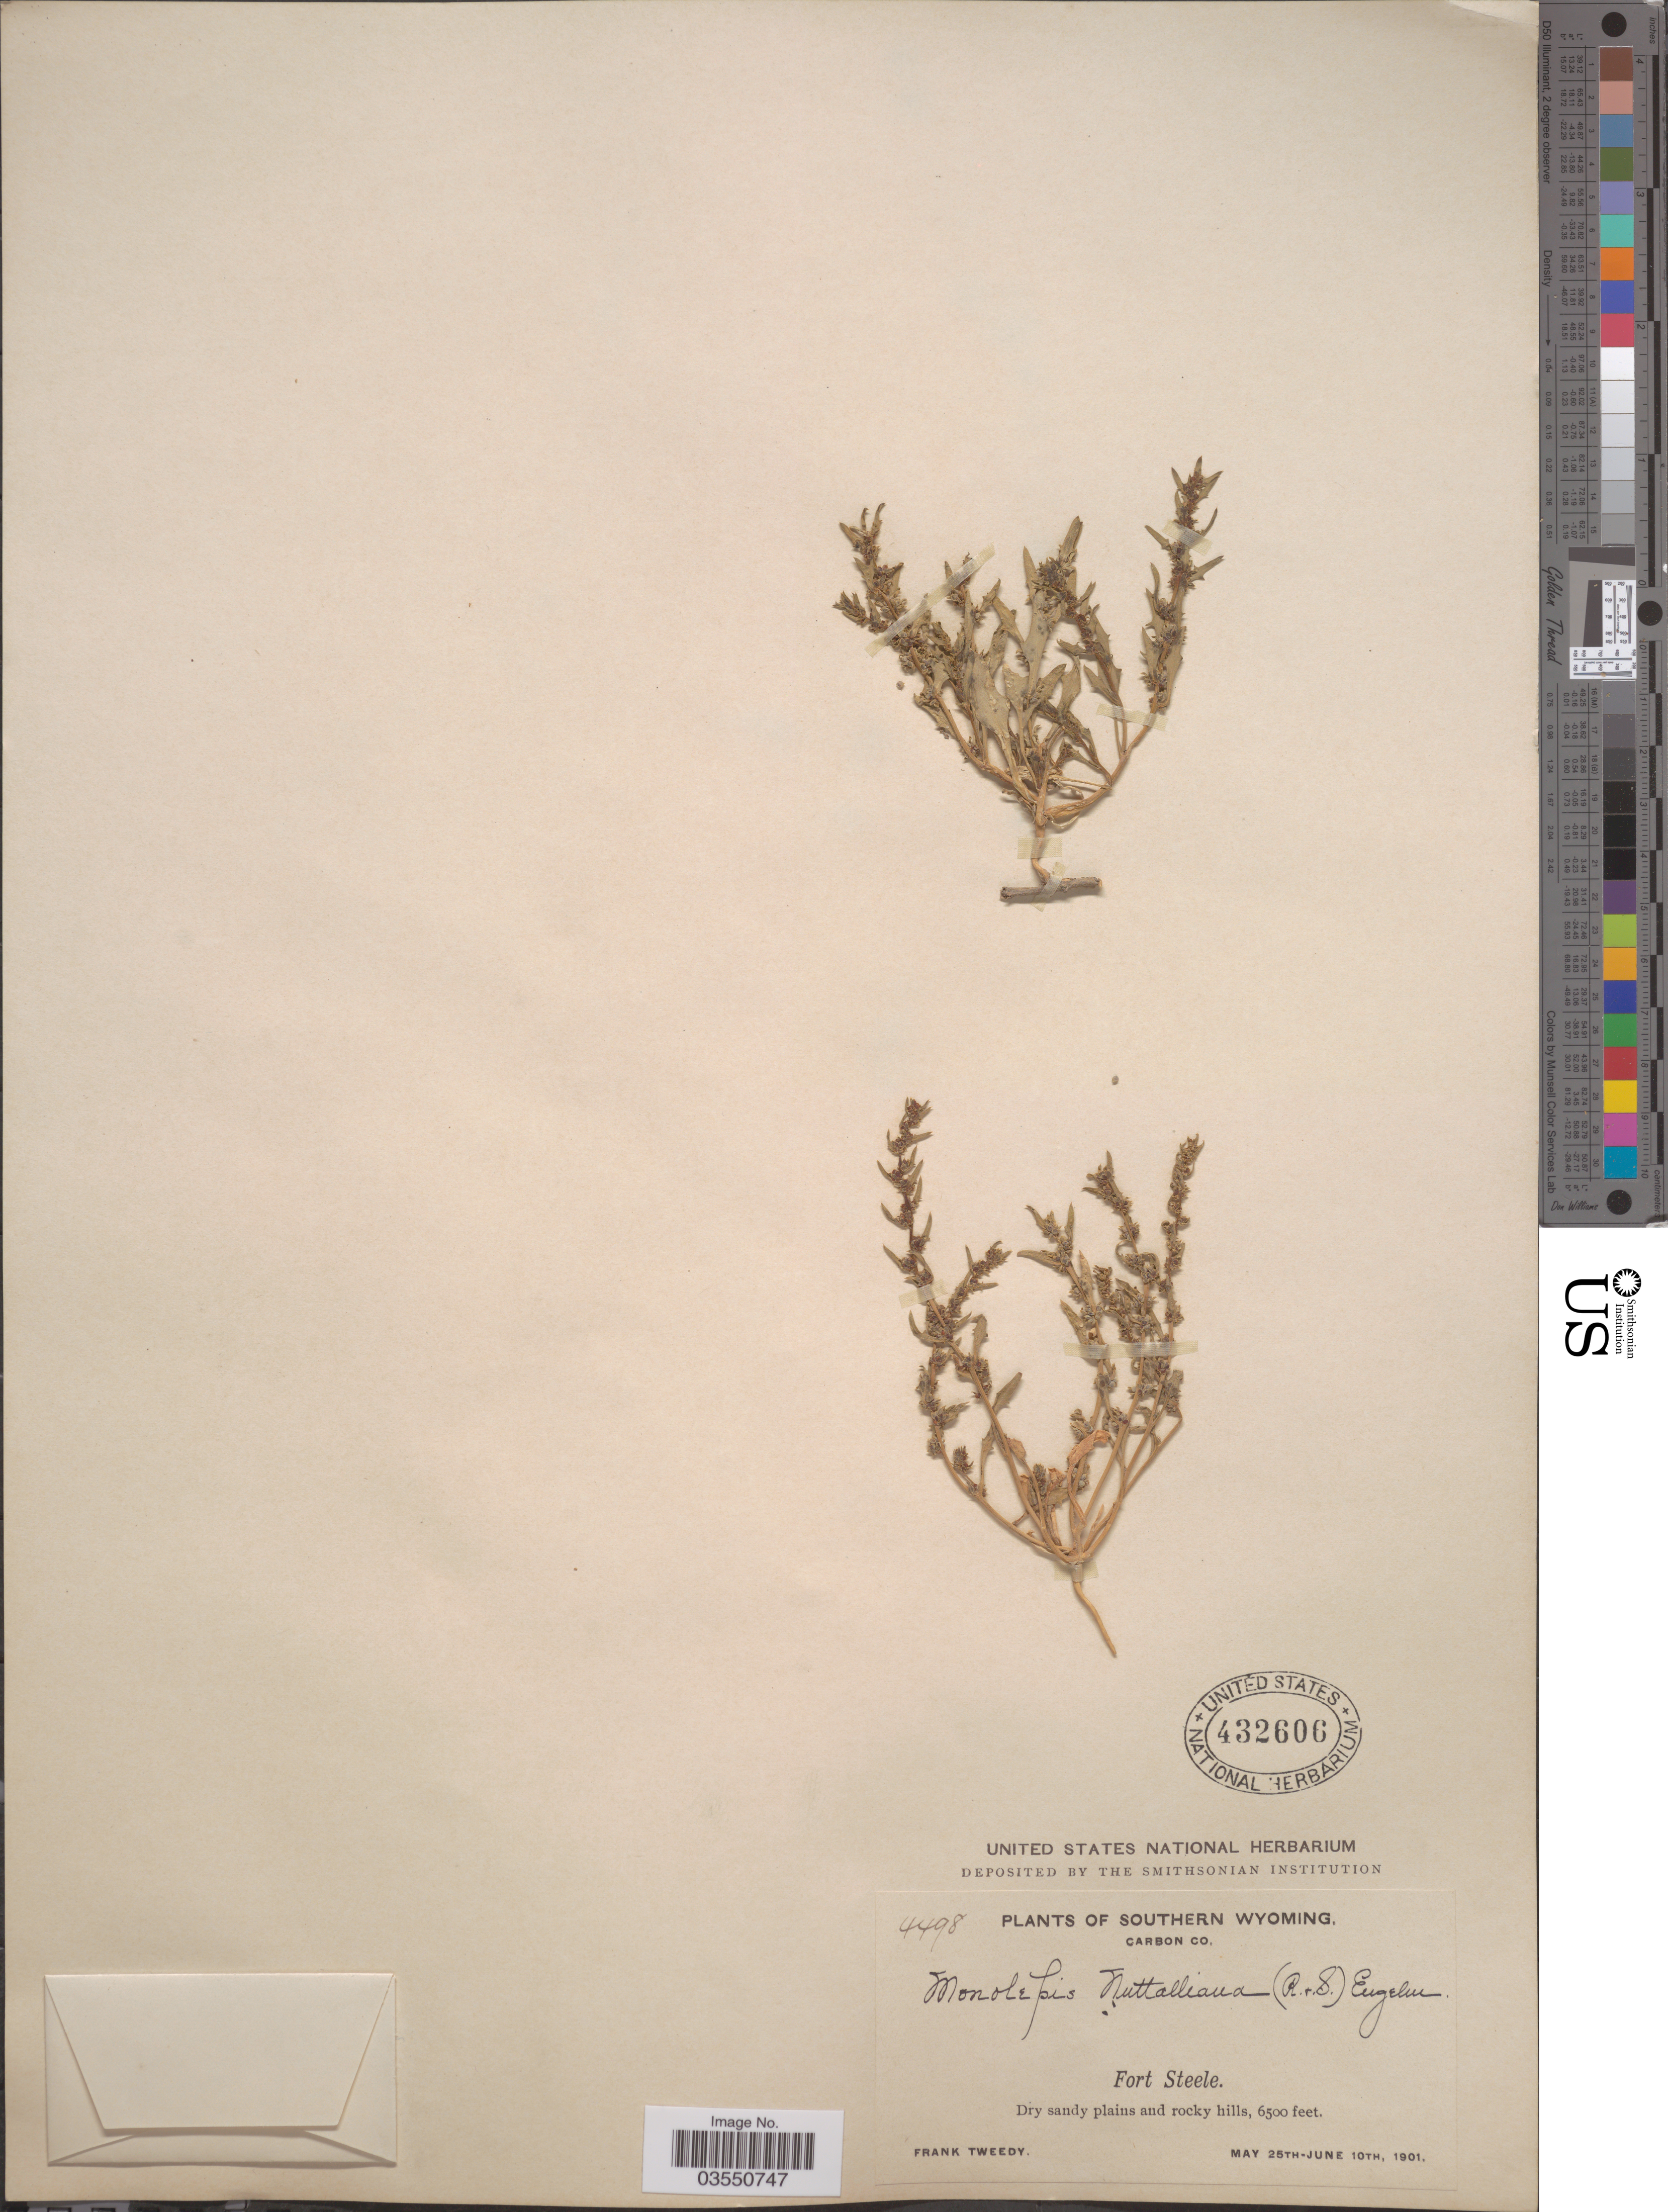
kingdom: Plantae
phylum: Tracheophyta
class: Magnoliopsida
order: Caryophyllales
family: Amaranthaceae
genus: Blitum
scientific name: Blitum nuttallianum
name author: Schult.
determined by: U.S. National Herbarium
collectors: F. Tweedy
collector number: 4498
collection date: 1901-05-25/1901-06-10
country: United States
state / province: Wyoming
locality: Southern Wyoming. Carbon Co. Fort Steele.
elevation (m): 1981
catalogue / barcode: US 432606